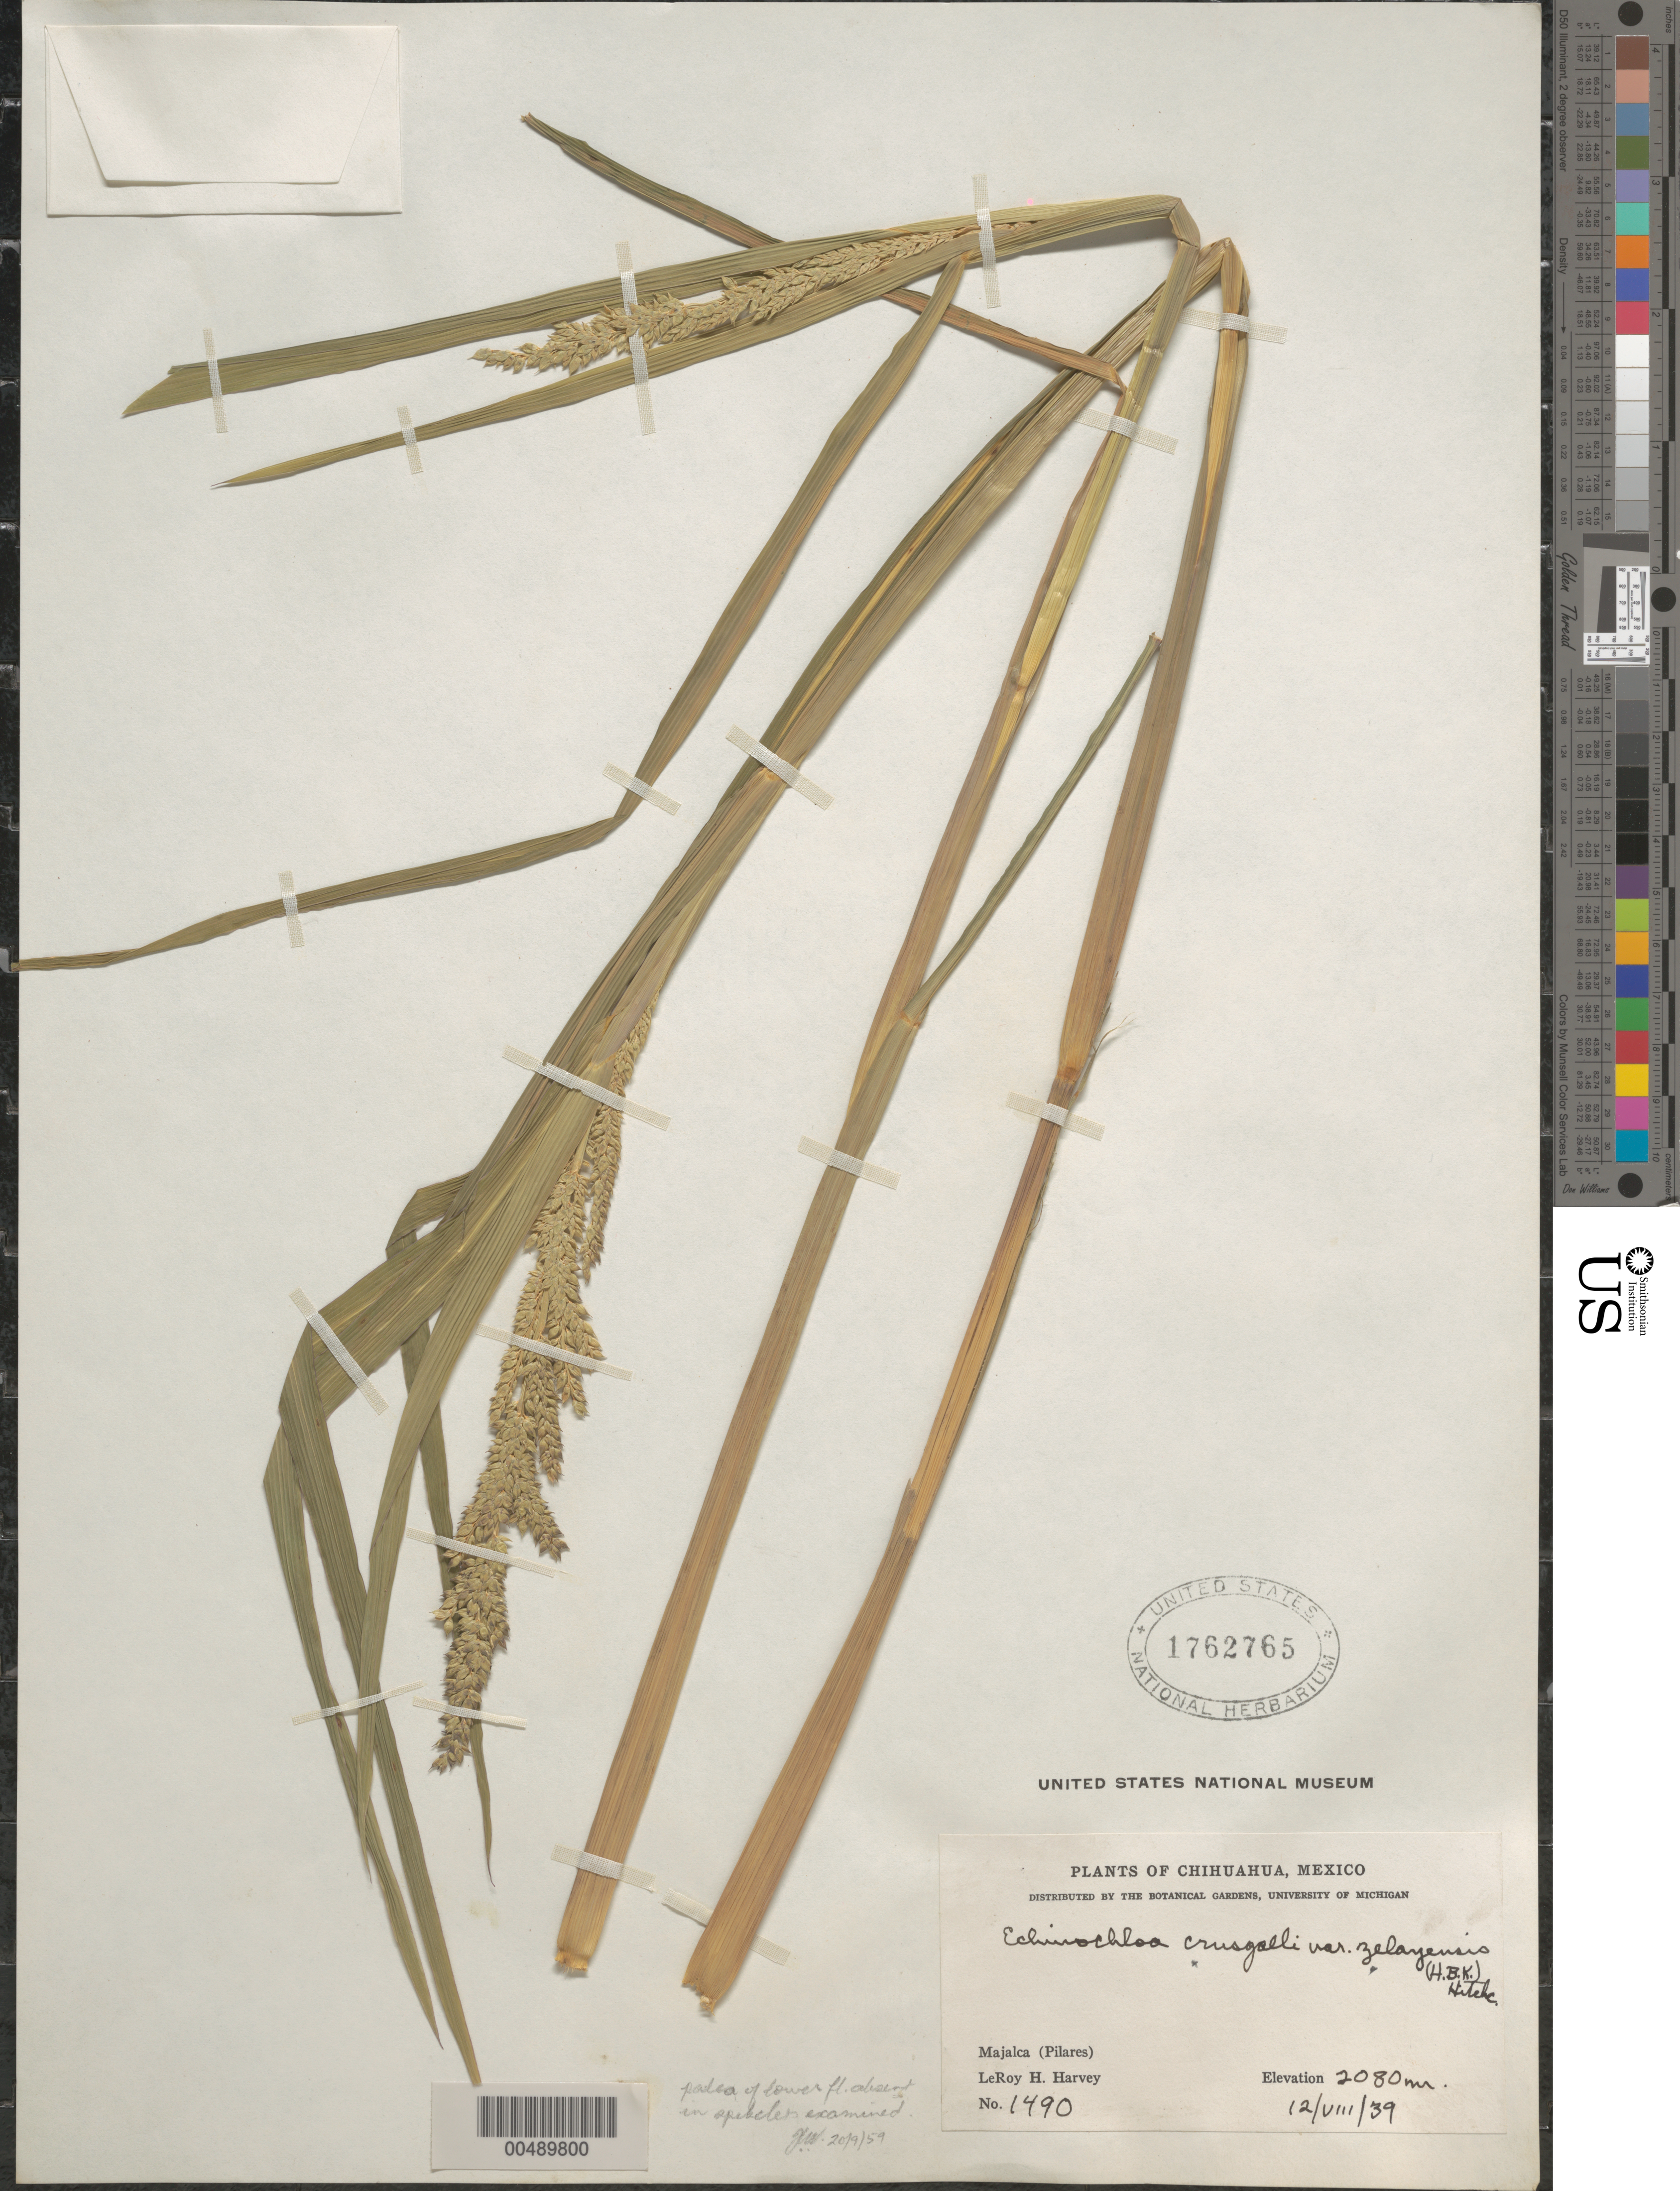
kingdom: Plantae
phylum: Tracheophyta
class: Liliopsida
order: Poales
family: Poaceae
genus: Echinochloa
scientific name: Echinochloa crus-galli var. zelayensis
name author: (Kunth) Hitchc.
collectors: L. H. Harvey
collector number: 1490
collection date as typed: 12 Aug 1939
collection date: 1939-08-12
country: Mexico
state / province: Chihuahua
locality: Majalca (Pilares)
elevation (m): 2080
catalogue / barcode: US 1762765